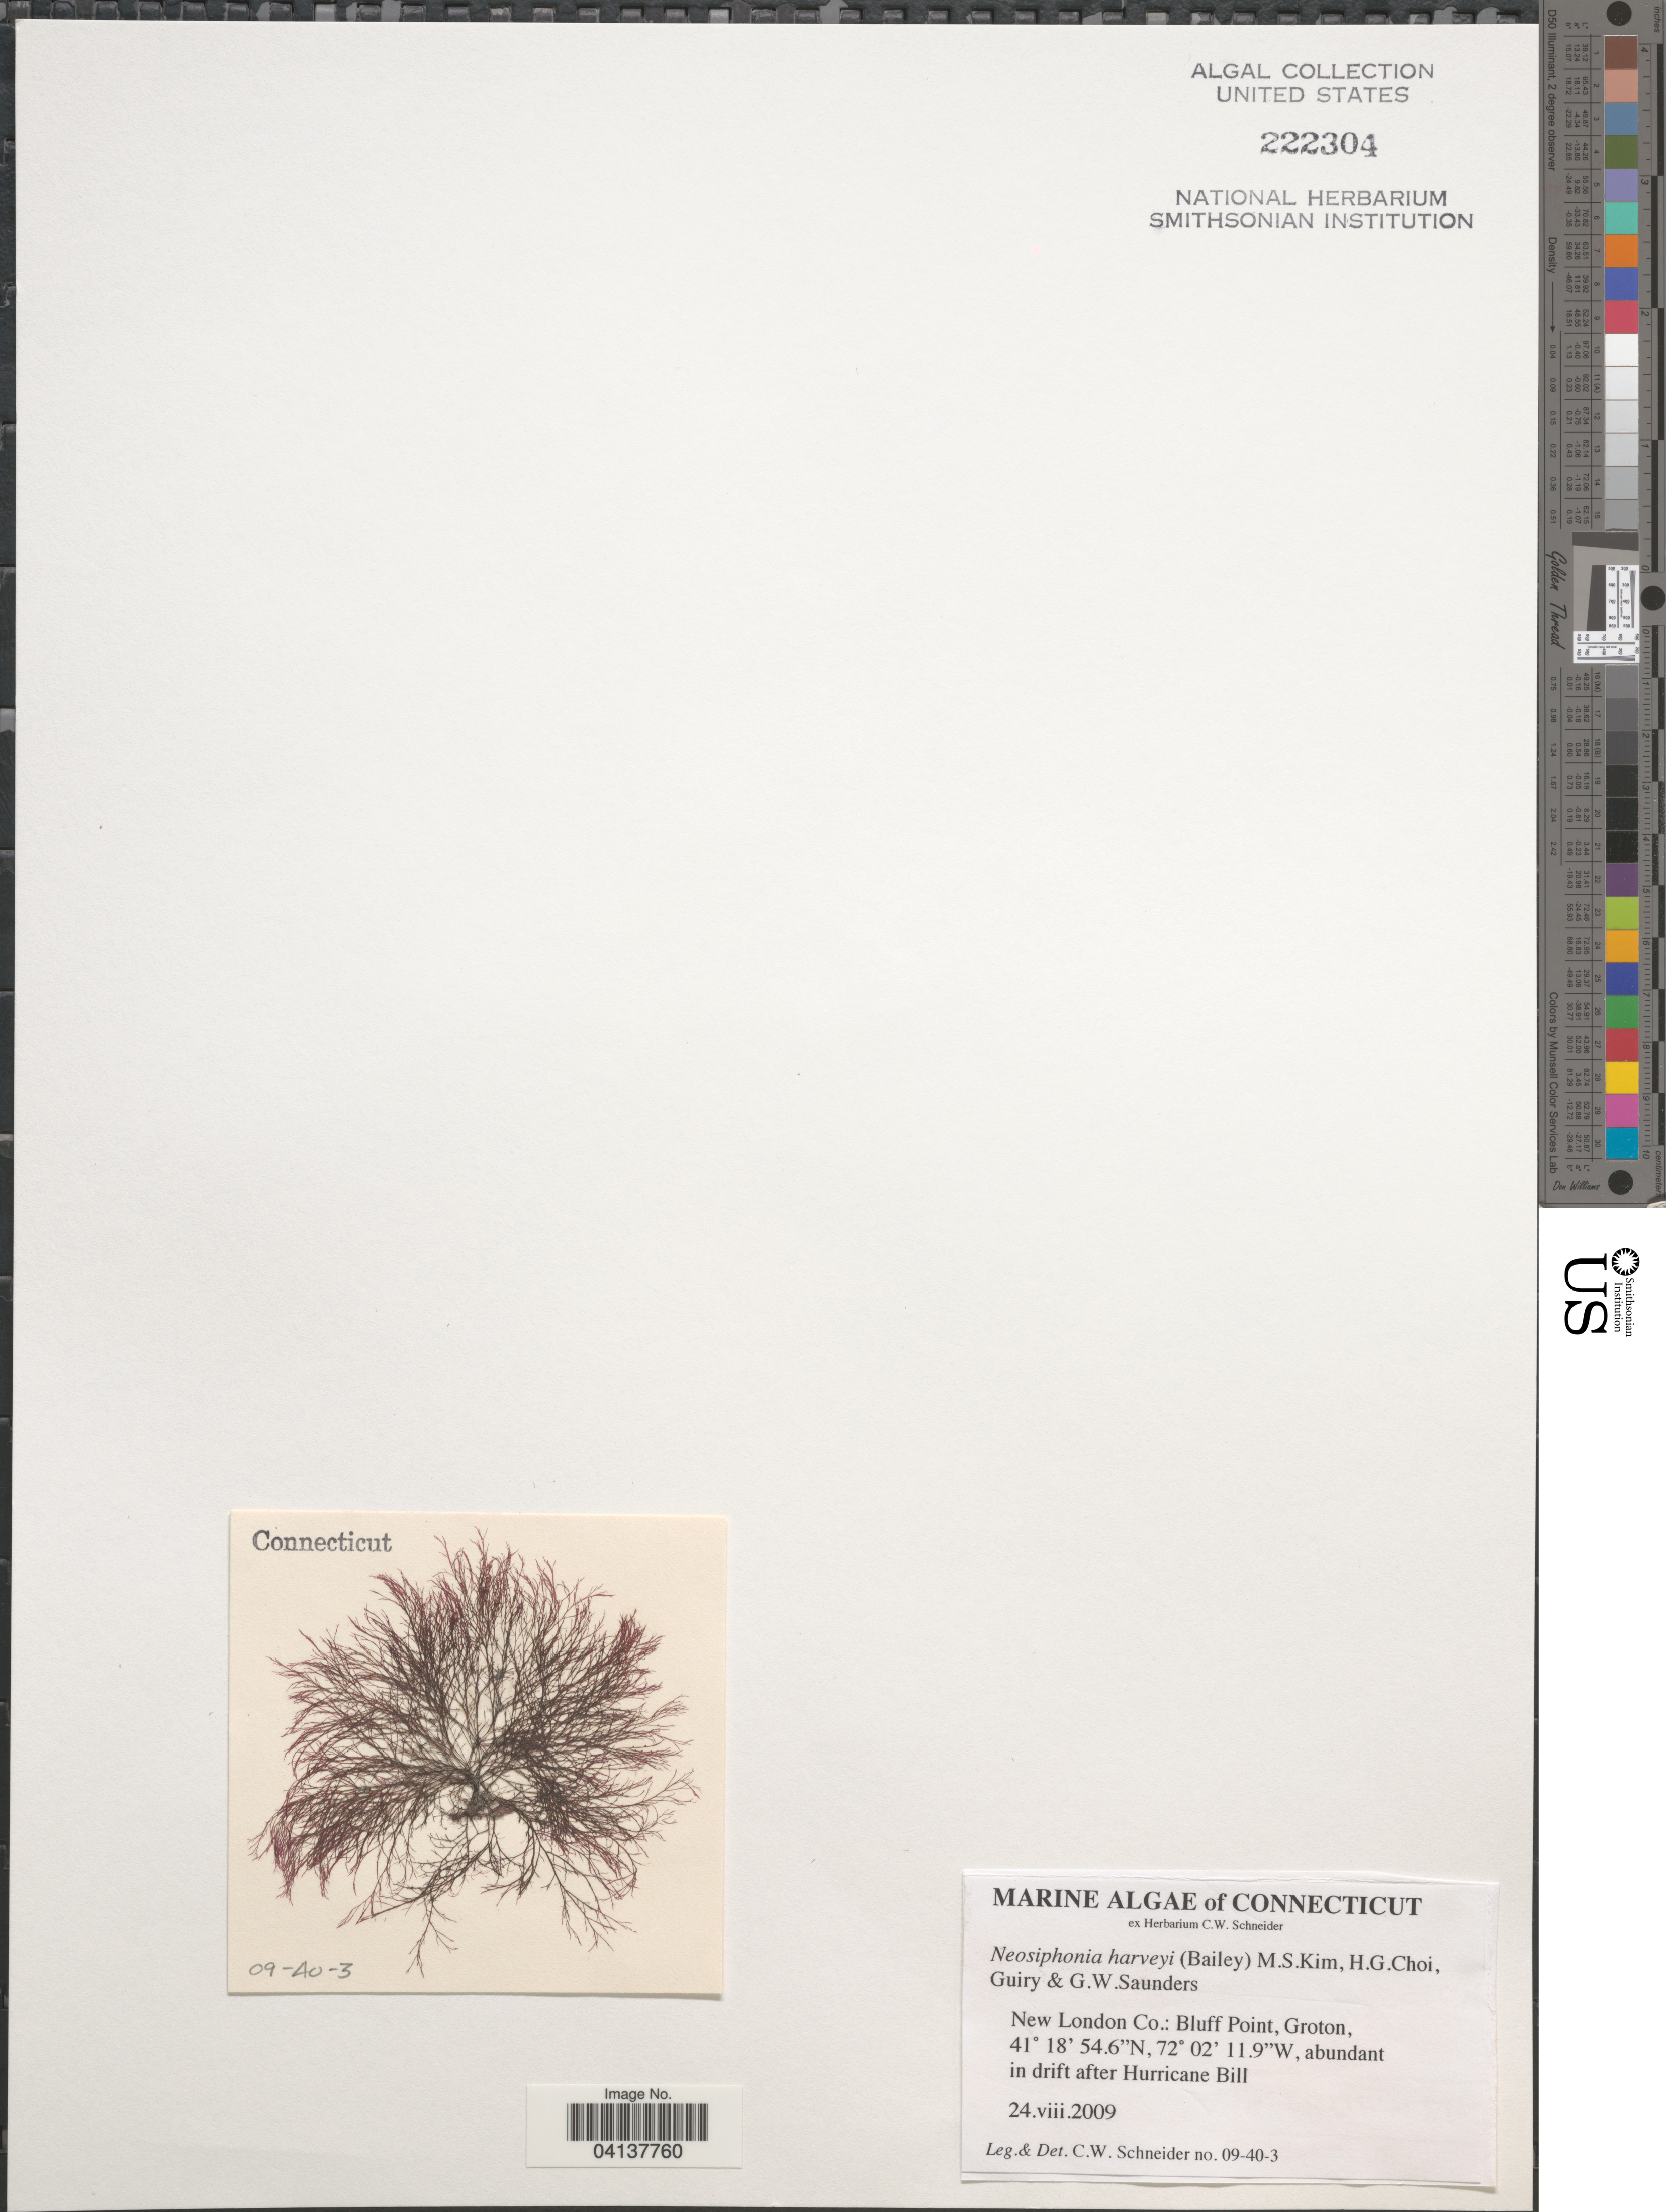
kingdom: Plantae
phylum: Rhodophyta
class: Florideophyceae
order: Ceramiales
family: Rhodomelaceae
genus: Melanothamnus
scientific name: Melanothamnus harveyi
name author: (Bailey) Diaz-Tapia & C.A. Maggs in Diaz-Tapia et al.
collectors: C. W.Schneider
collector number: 09-40-3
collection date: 2009-08-24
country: United States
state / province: Connecticut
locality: New London Co.: Bluff Point, Groton, abundant in drift after Hurricane Bill.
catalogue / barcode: US 222304